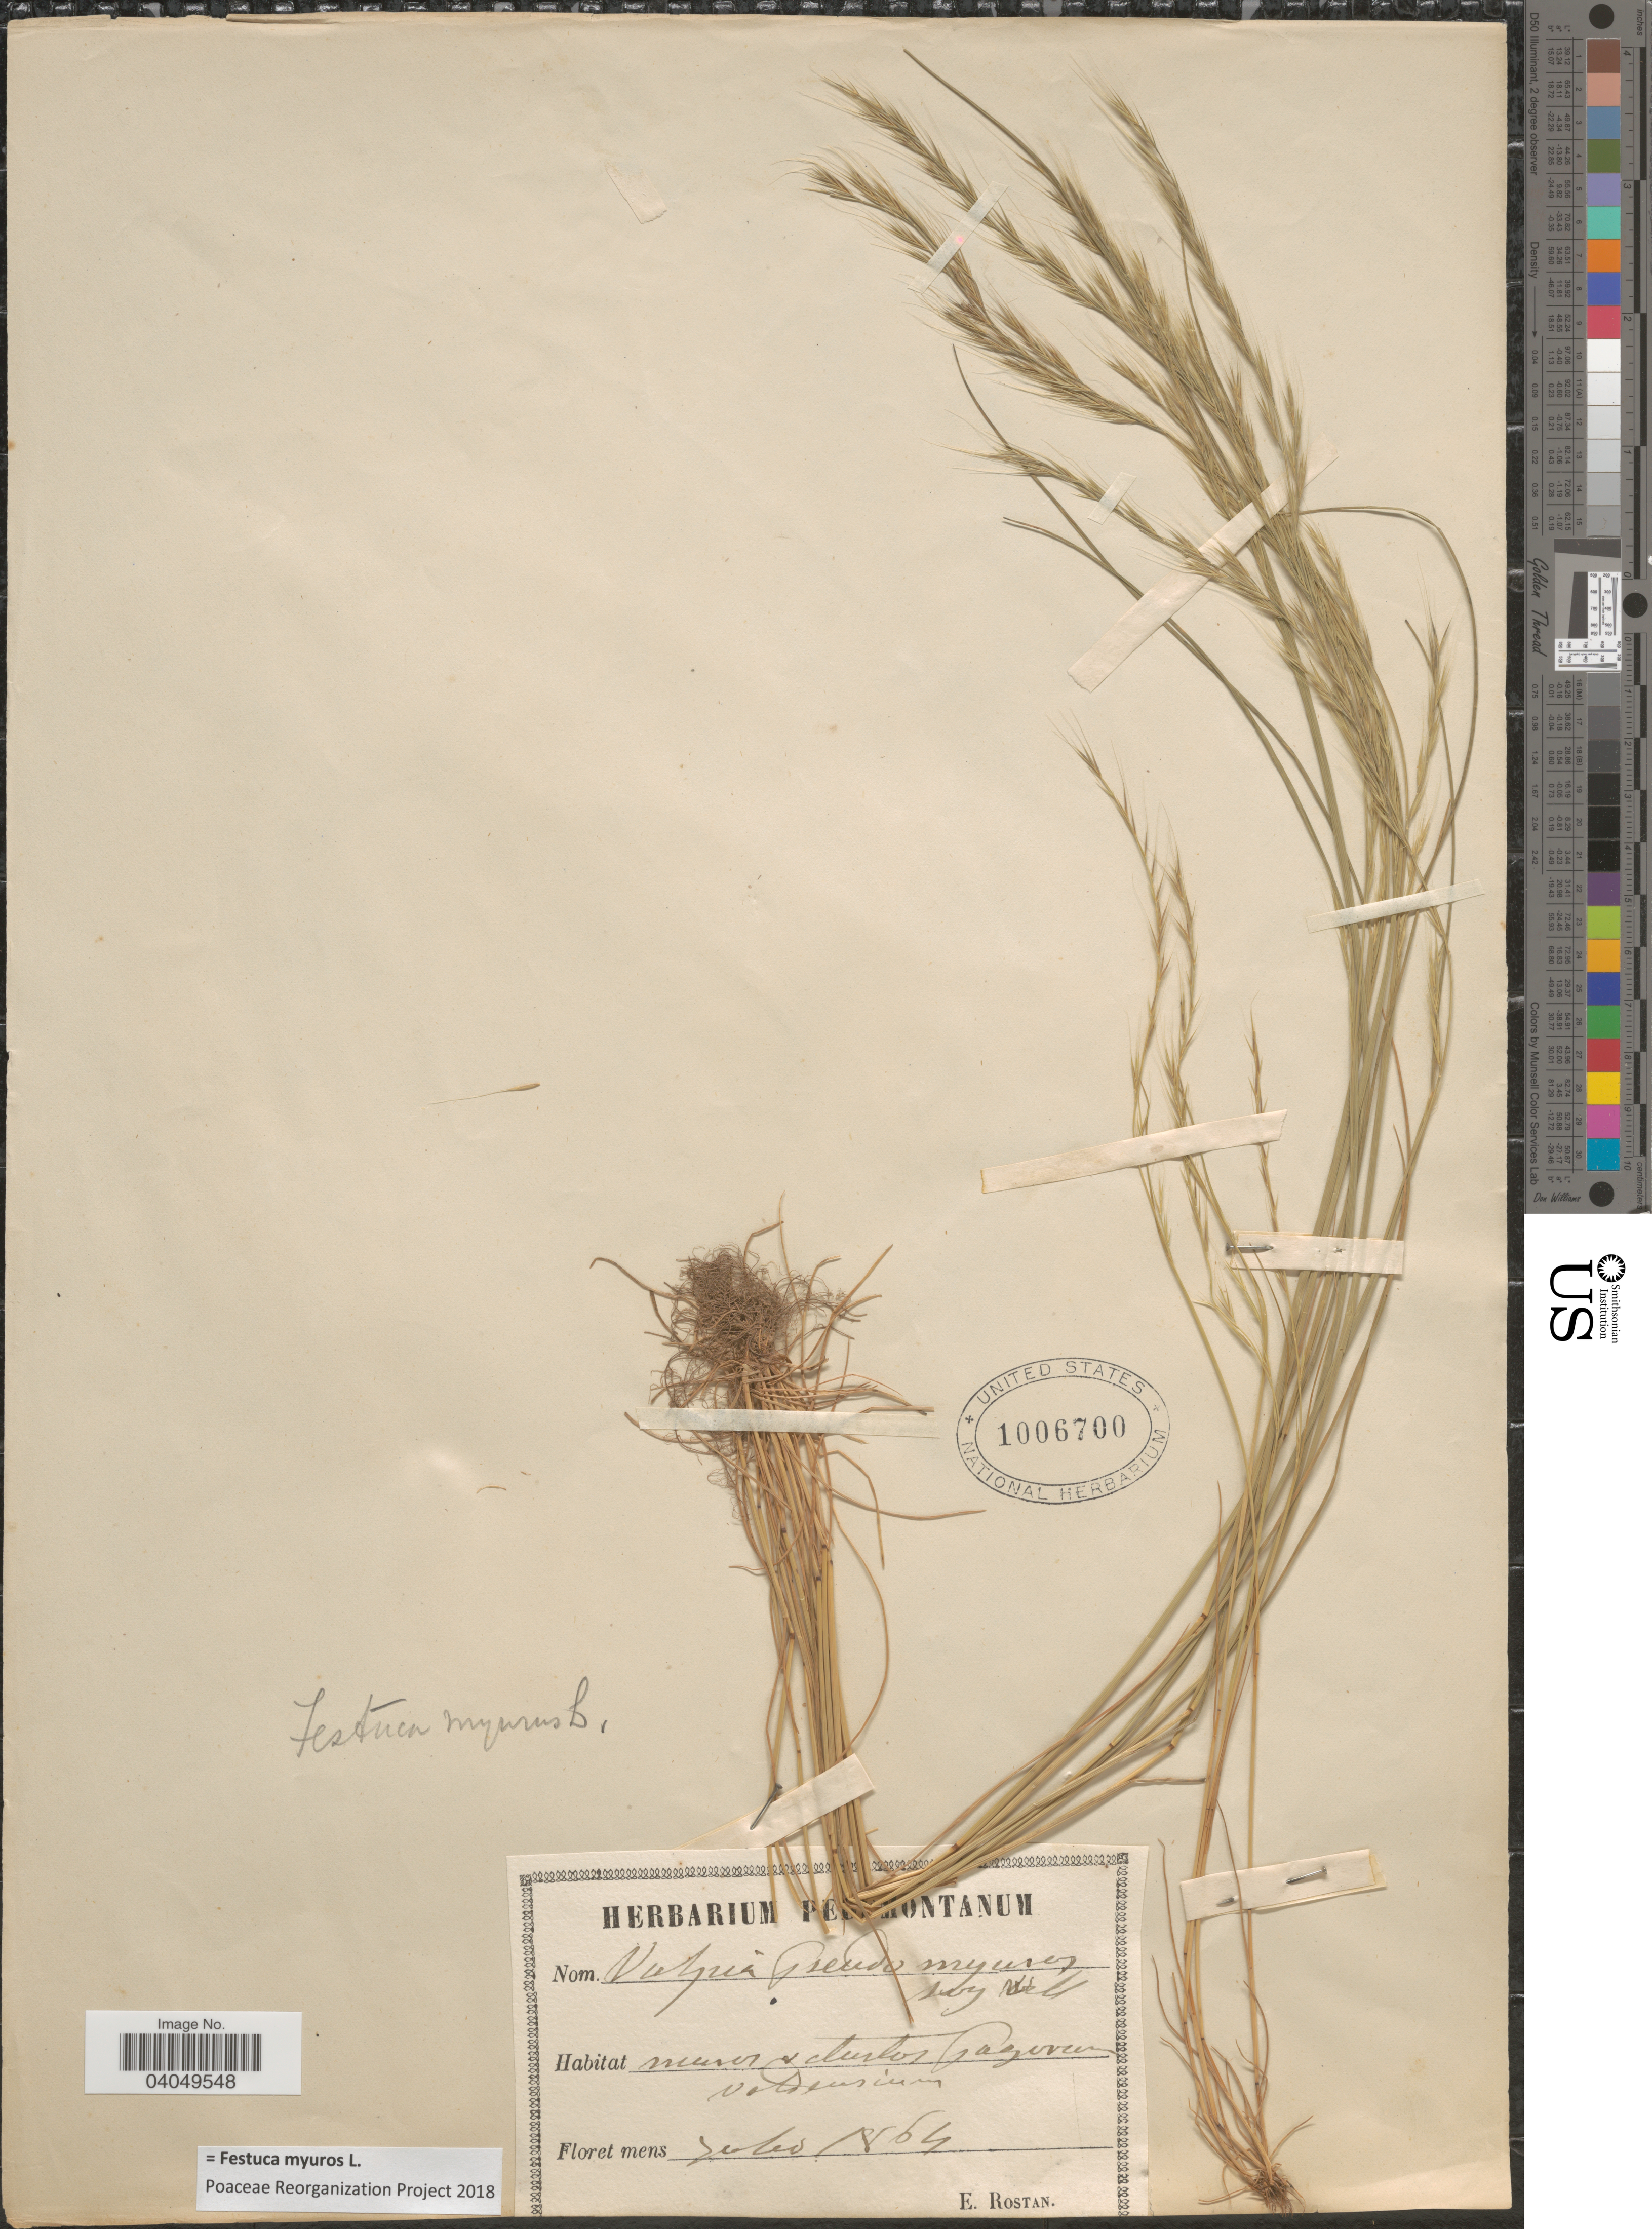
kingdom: Plantae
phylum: Tracheophyta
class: Liliopsida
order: Poales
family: Poaceae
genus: Festuca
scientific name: Festuca myuros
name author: L.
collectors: E. Rostan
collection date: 1864-07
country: Italy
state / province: Piedmont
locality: Mesos & clulos Pagovum valdensium. [interpreted]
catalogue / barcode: US 1006700